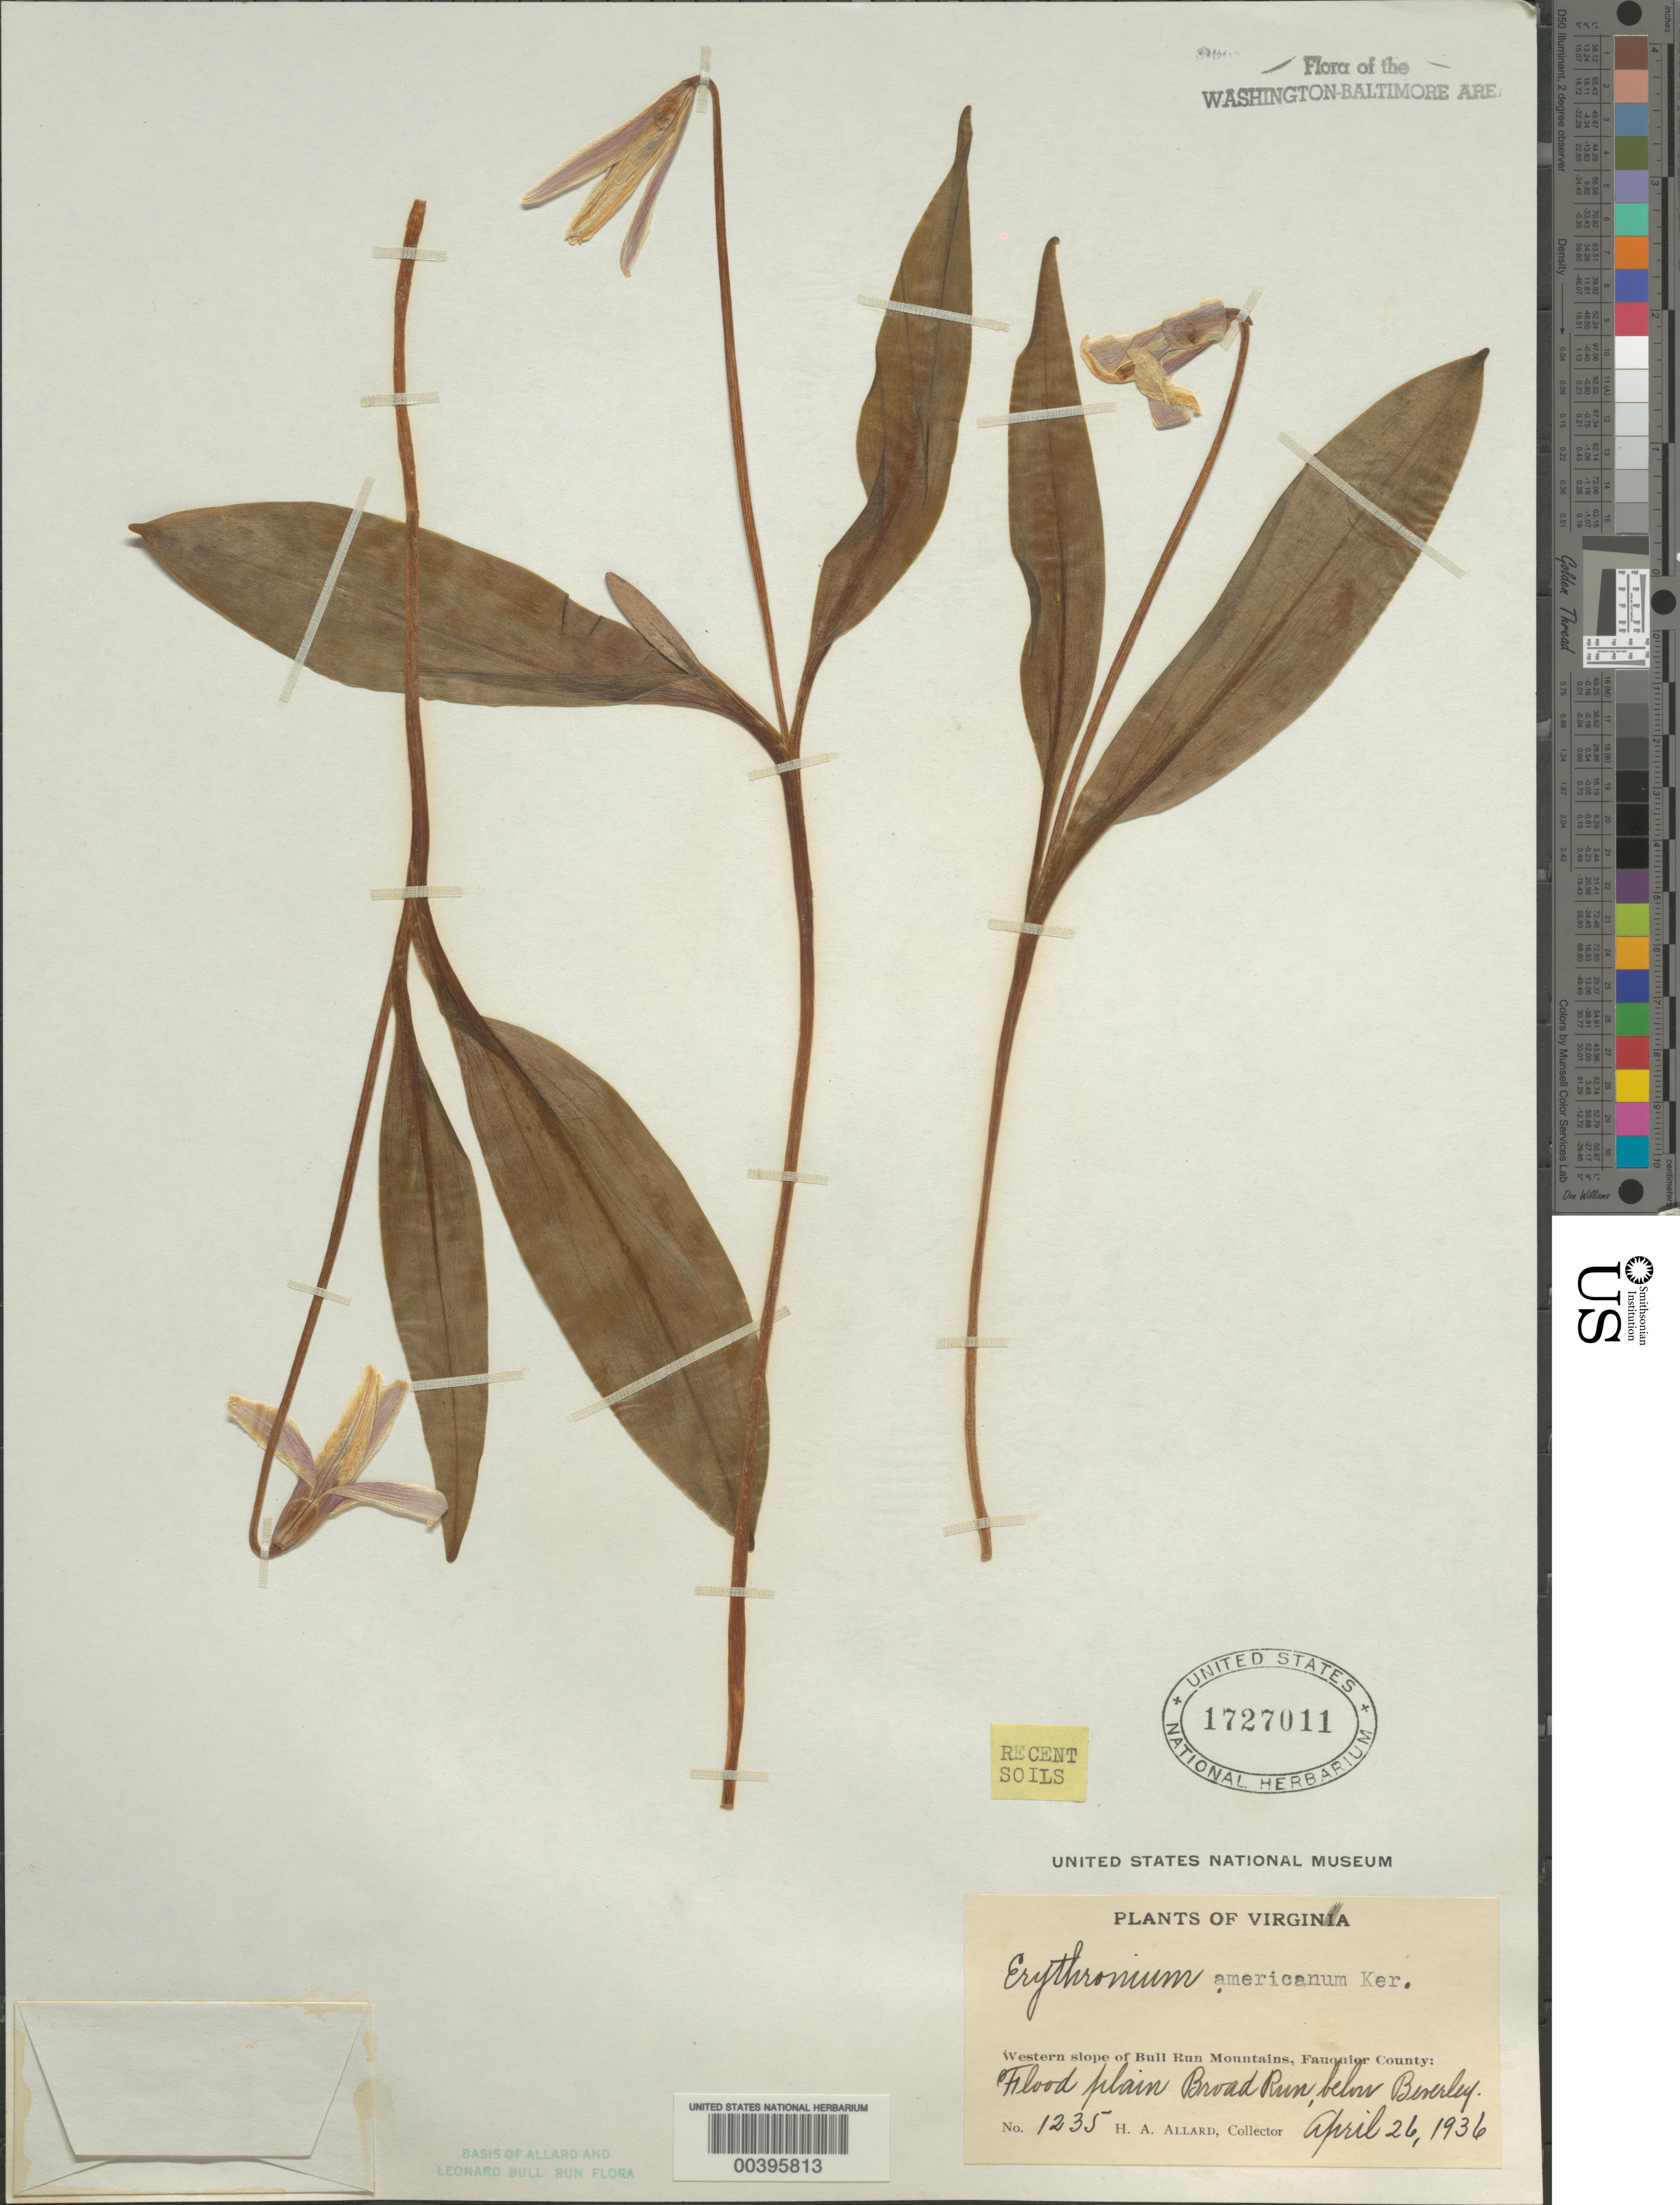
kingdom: Plantae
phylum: Tracheophyta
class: Liliopsida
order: Liliales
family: Liliaceae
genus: Erythronium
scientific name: Erythronium americanum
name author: Ker Gawl.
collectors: H. A. Allard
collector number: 1235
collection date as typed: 26 Apr 1936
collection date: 1936-04-26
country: United States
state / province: Virginia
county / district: Fauquier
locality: Broad Run, below Beverley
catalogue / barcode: US 1727011